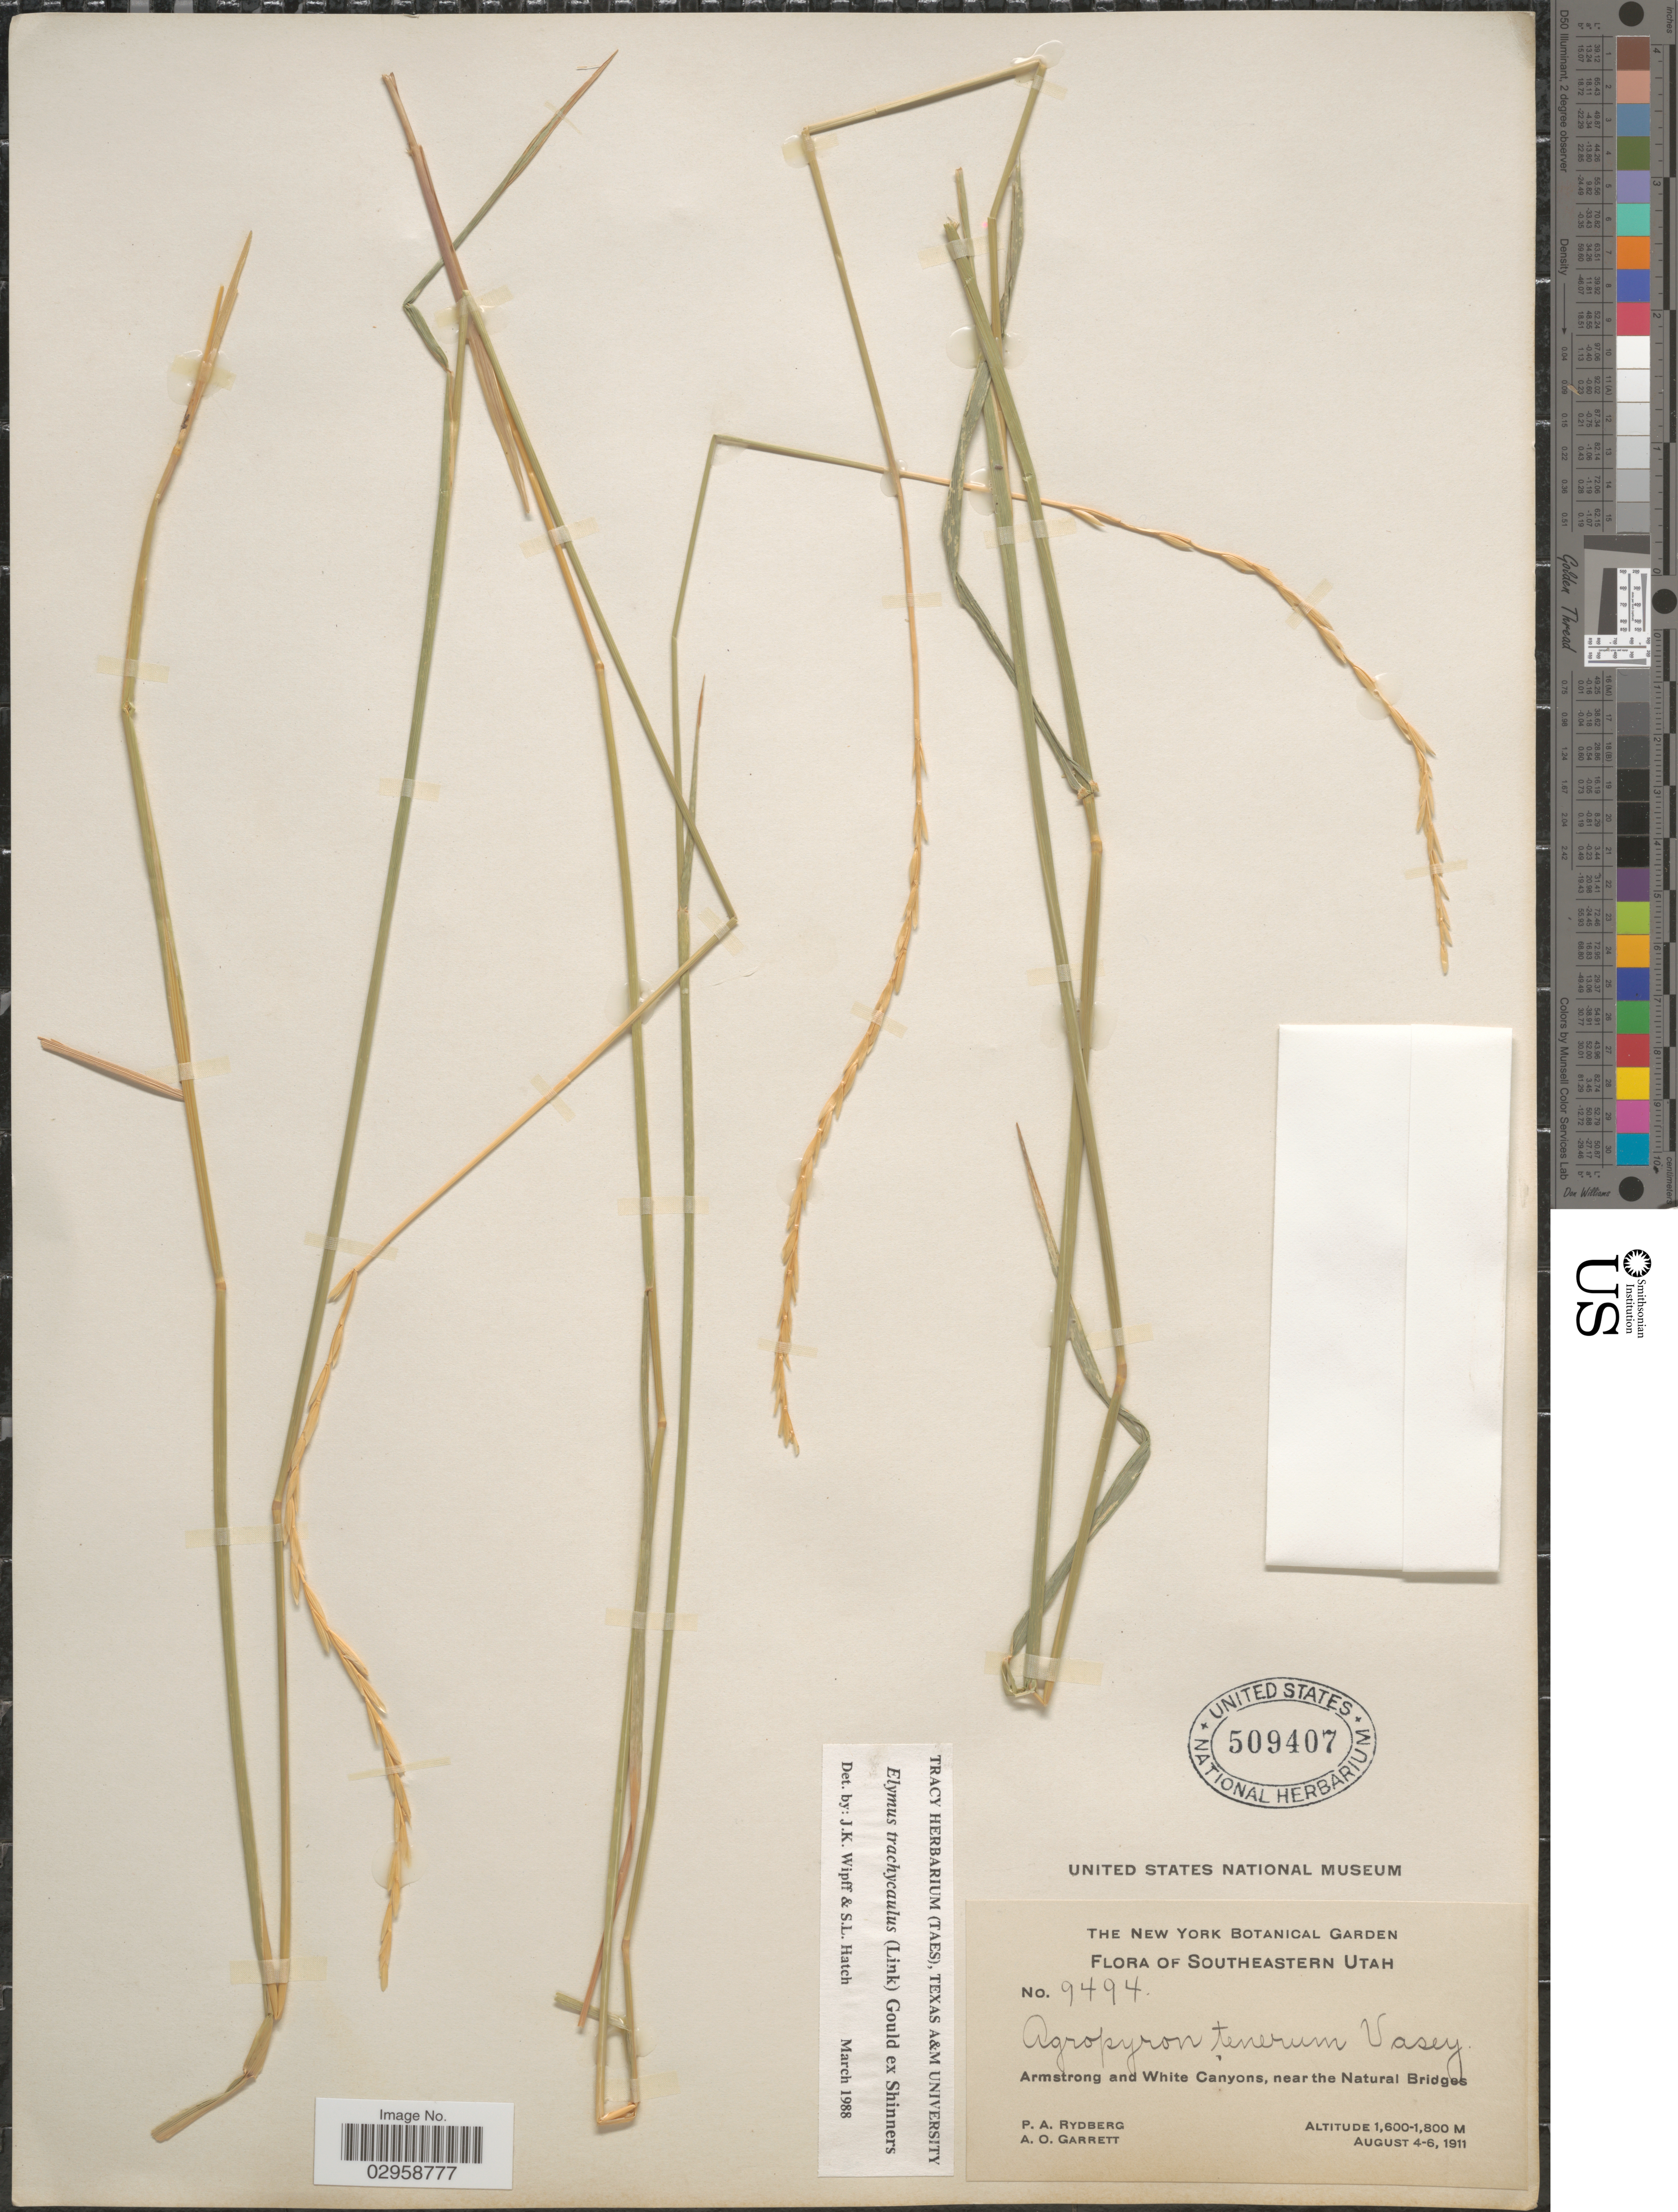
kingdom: Plantae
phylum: Tracheophyta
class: Liliopsida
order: Poales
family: Poaceae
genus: Elymus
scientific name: Elymus trachycaulus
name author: (Link) Gould ex Shinners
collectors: P. A. Rydberg & A. O. Garrett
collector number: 9494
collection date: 1911-08-04/1911-08-06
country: United States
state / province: Utah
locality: Southeastern Utah. Armstrong and White Canyons, near the Natural Bridges.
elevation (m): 1600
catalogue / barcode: US 509407